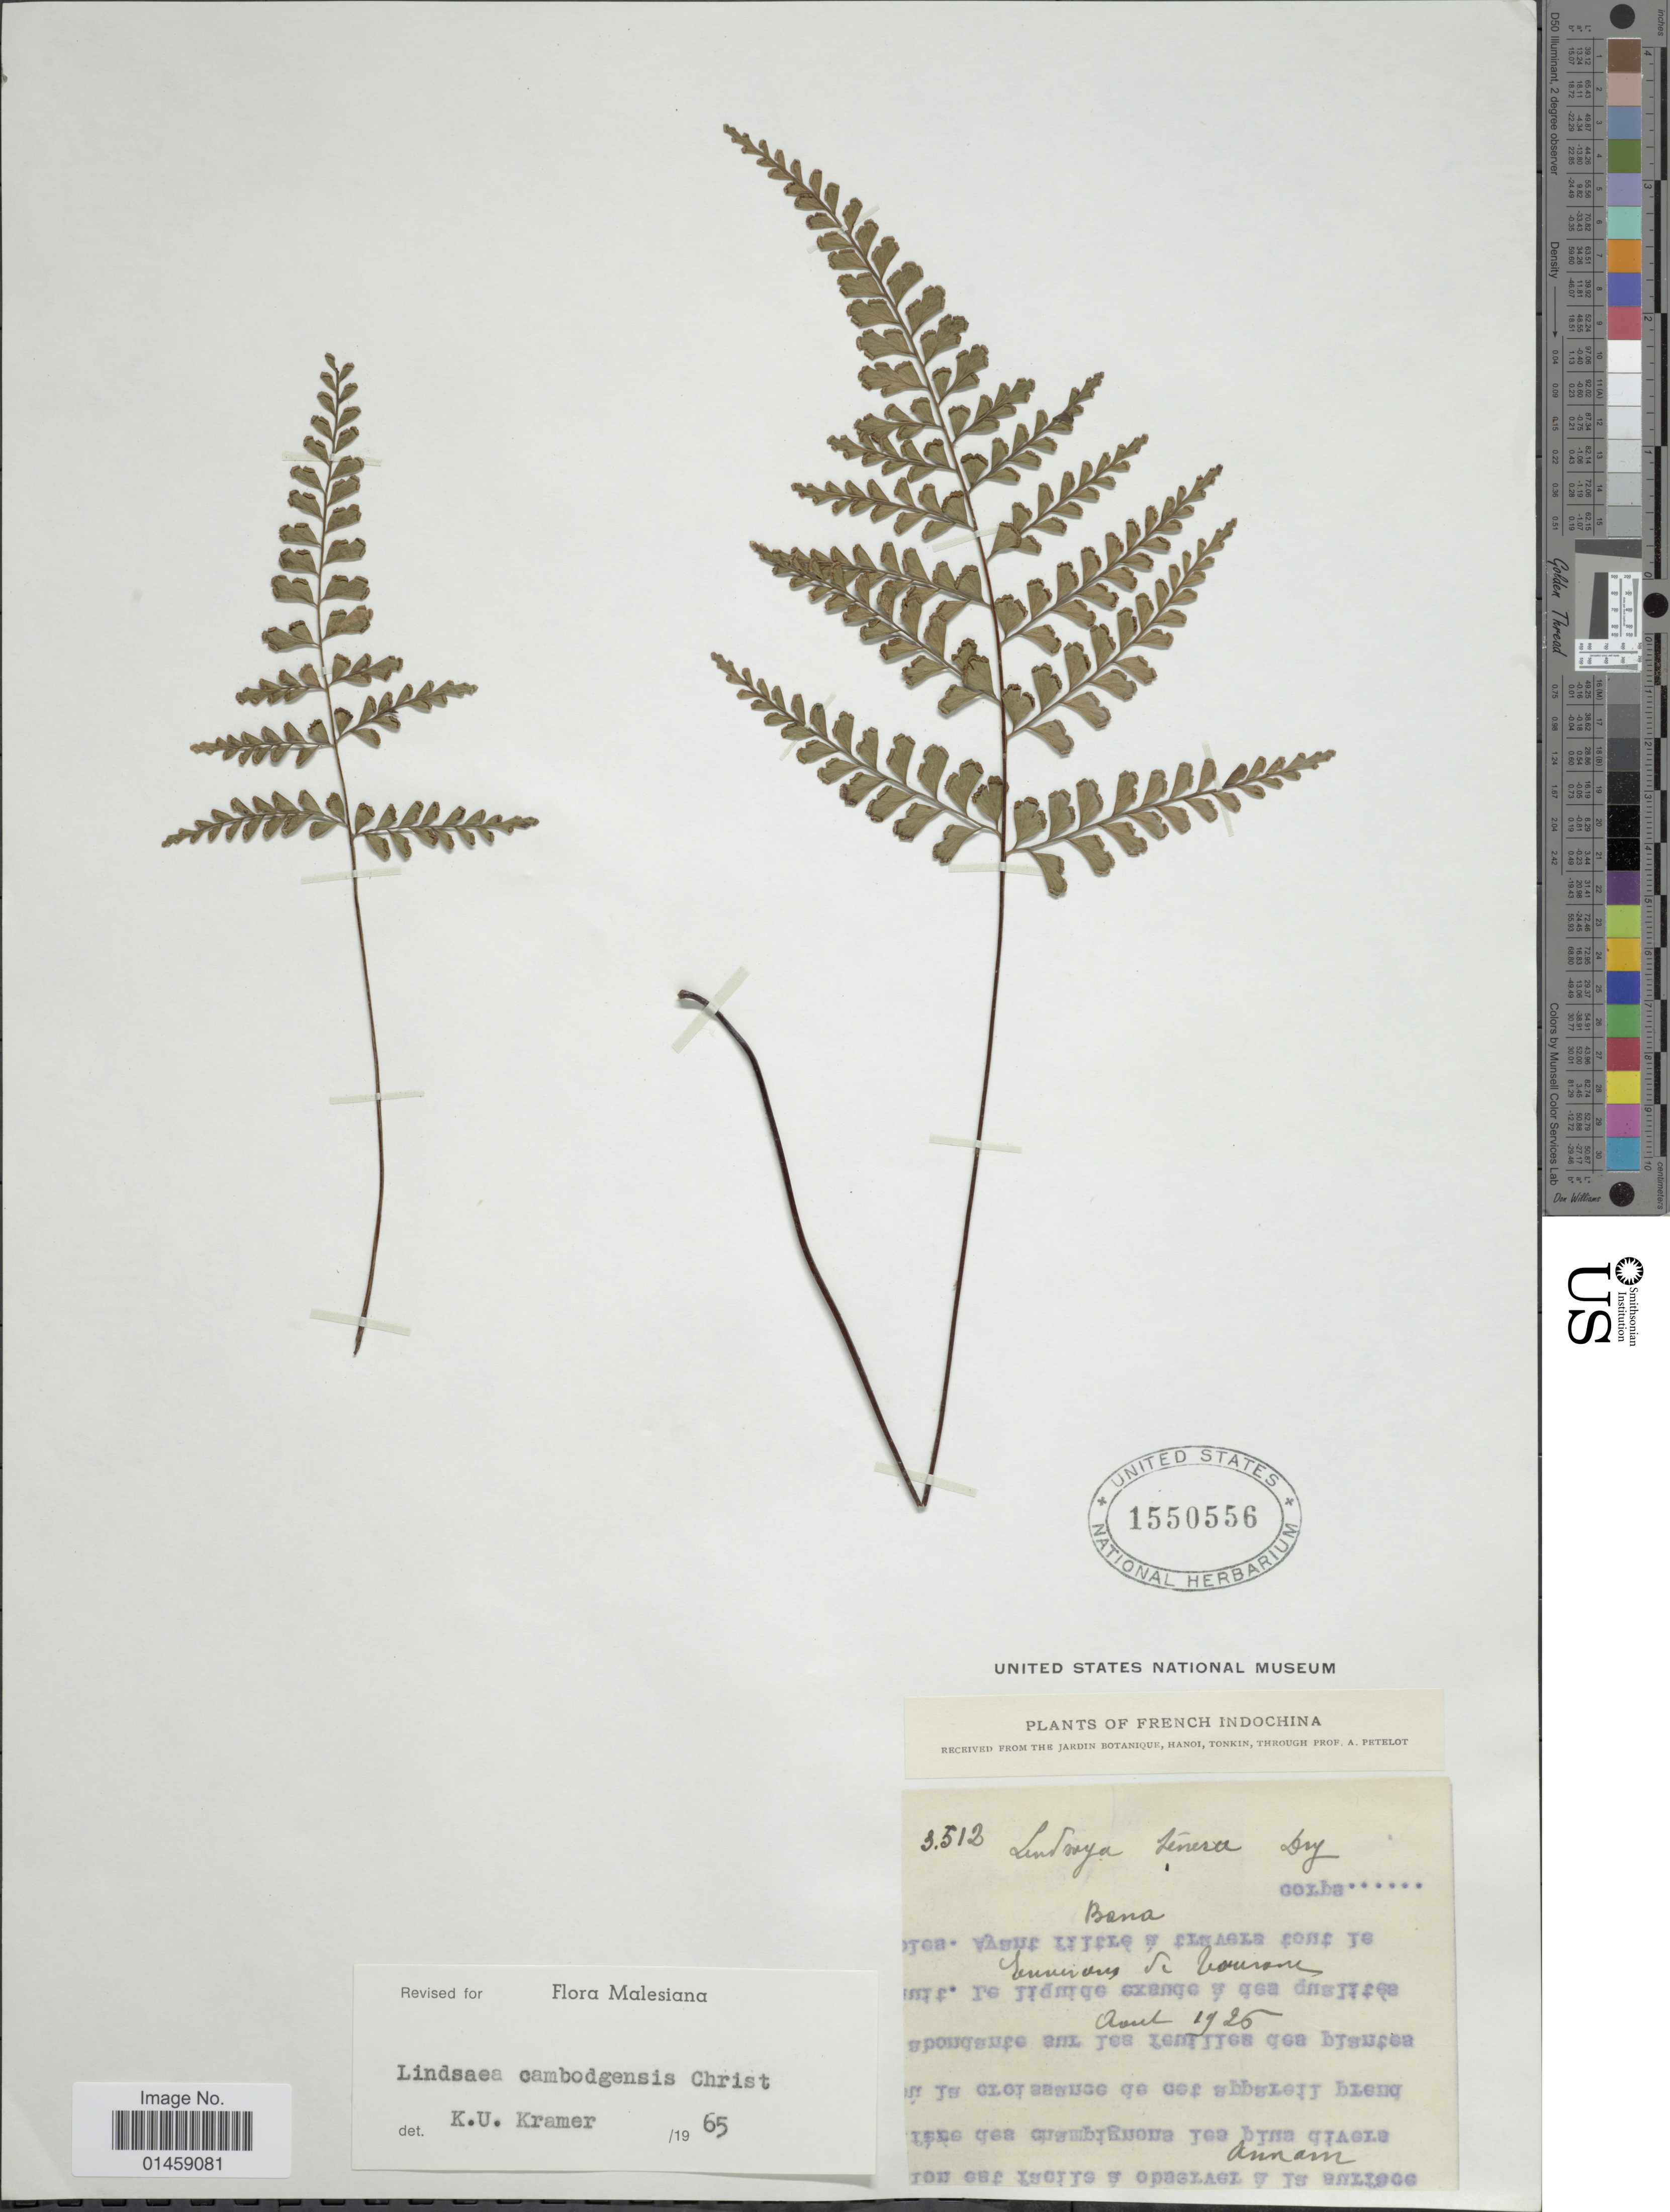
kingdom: Plantae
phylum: Tracheophyta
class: Polypodiopsida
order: Polypodiales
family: Lindsaeaceae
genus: Lindsaea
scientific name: Lindsaea interupta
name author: (Wall.) C.V. Morton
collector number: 3512 *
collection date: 1925-08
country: Vietnam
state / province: Da Nang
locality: Environs de Tourane, Annam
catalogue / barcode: US 1550556